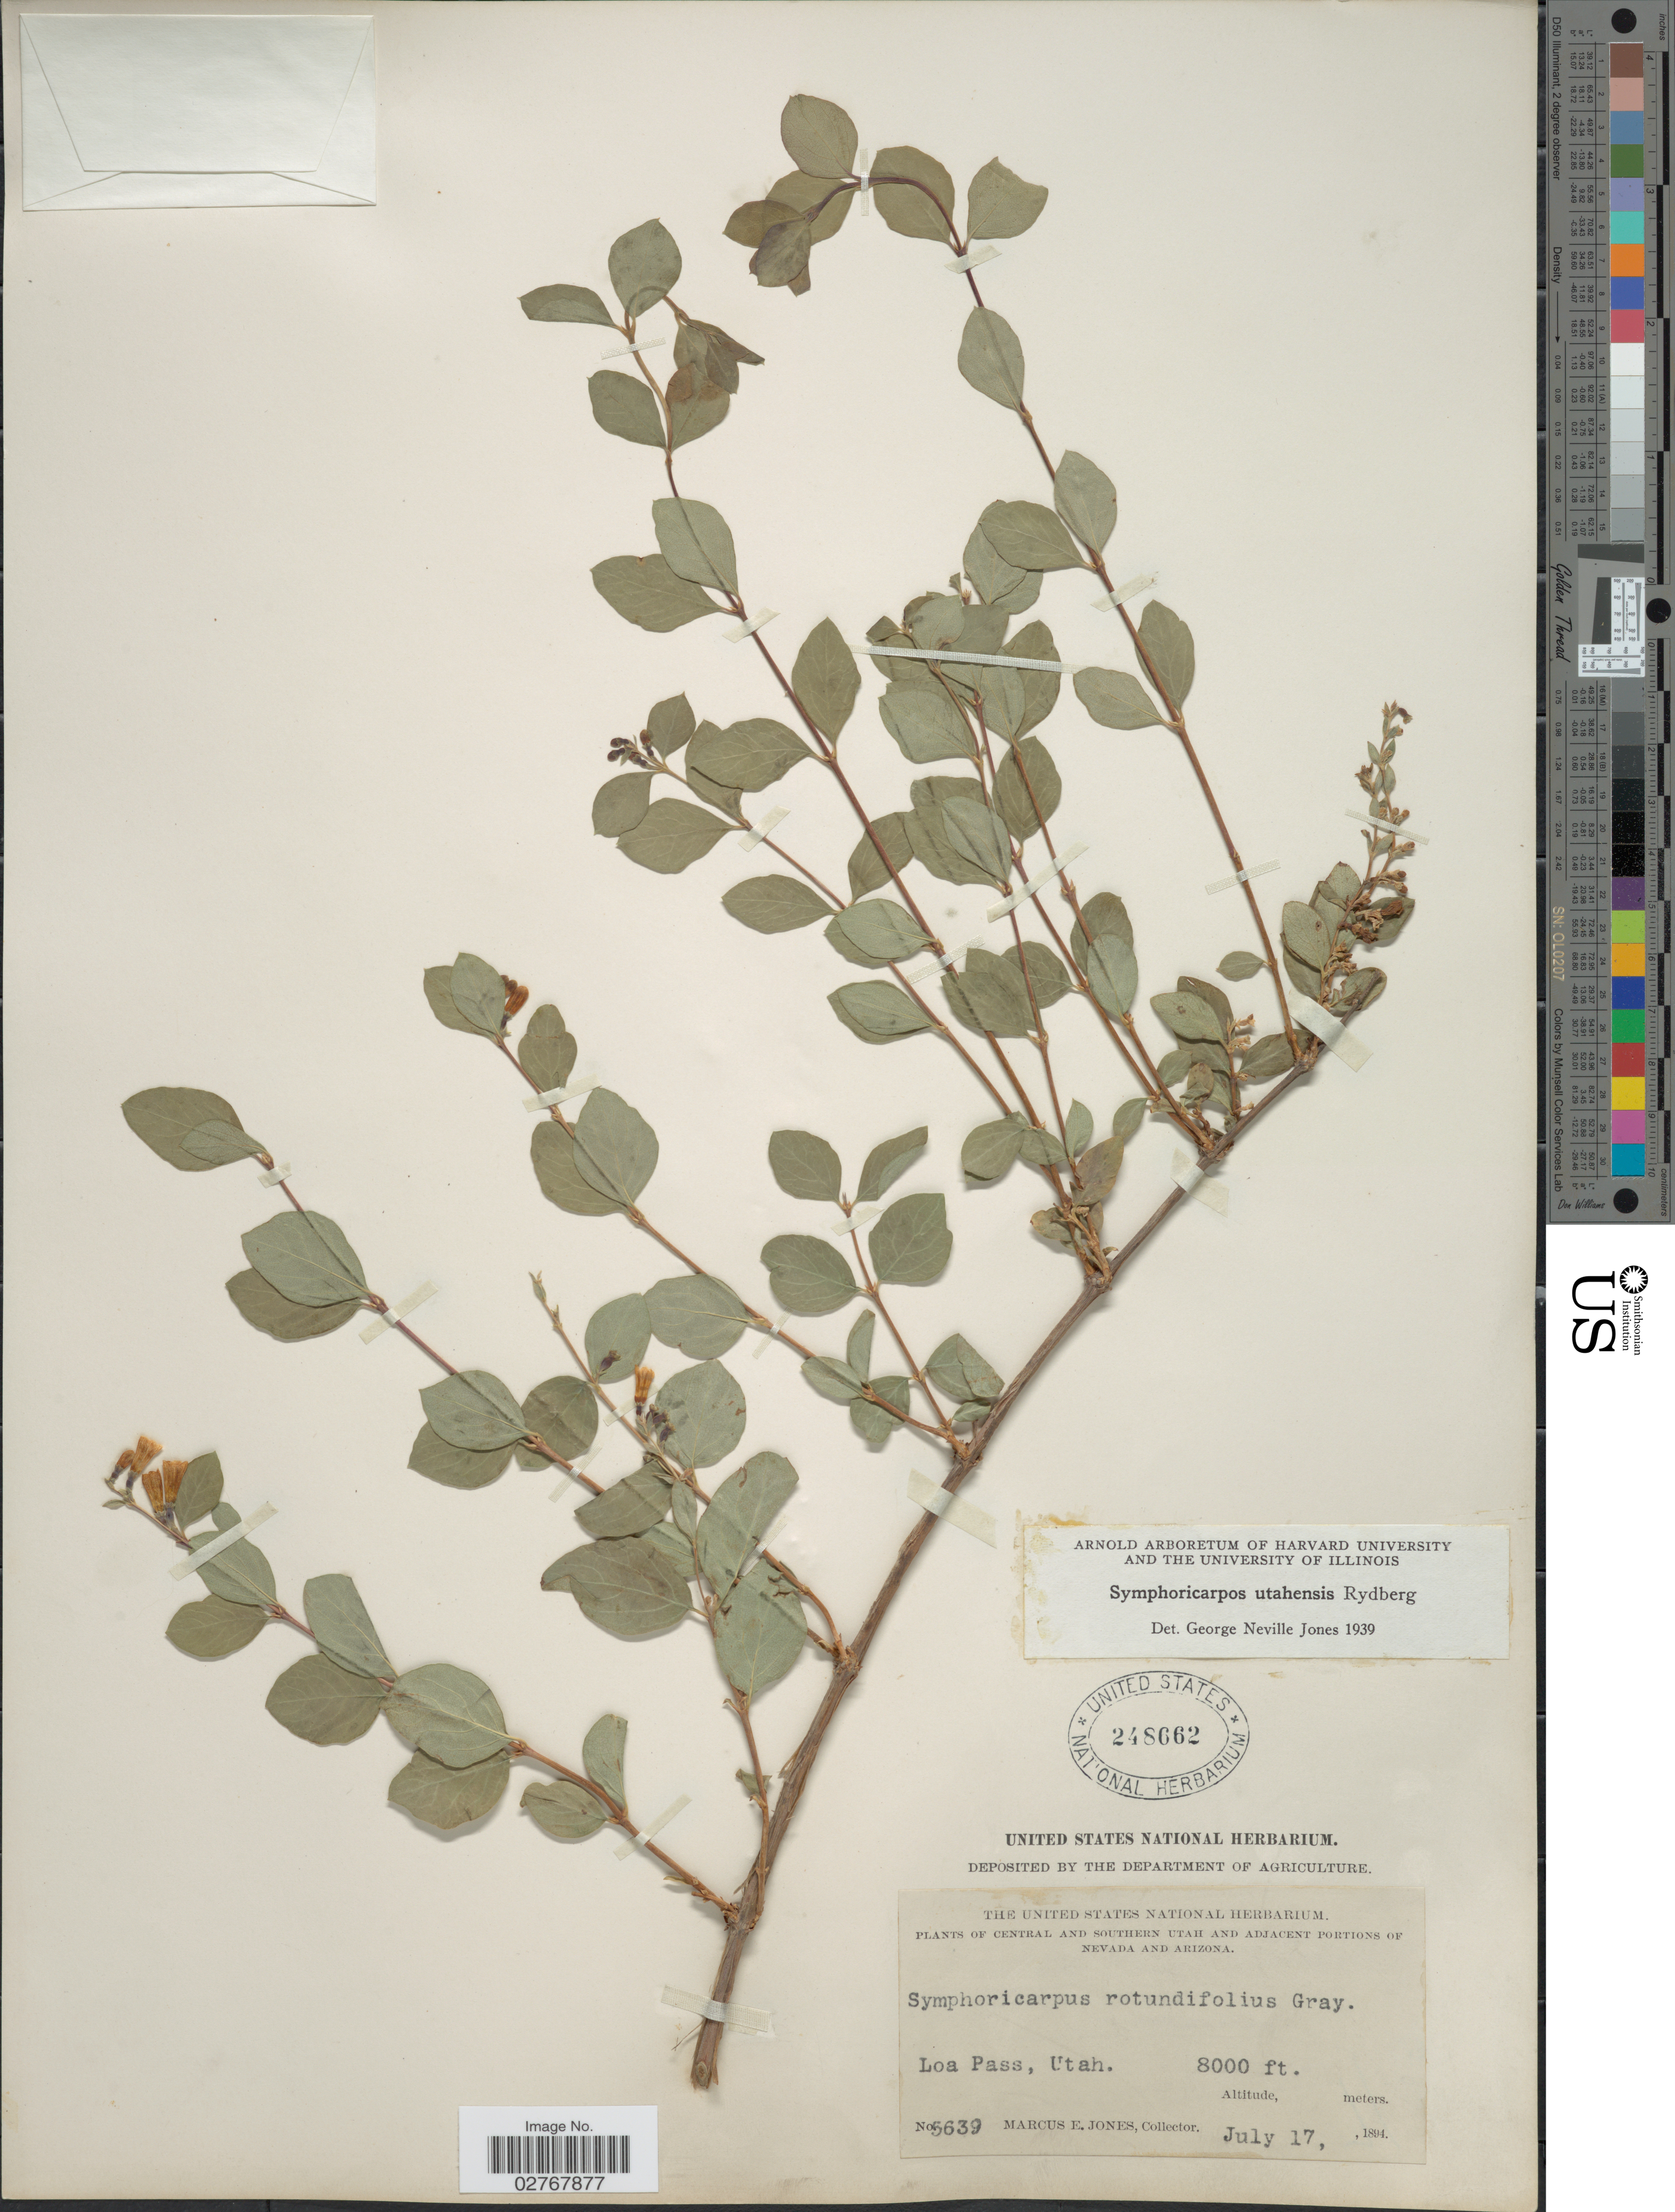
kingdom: Plantae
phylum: Tracheophyta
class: Magnoliopsida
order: Dipsacales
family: Caprifoliaceae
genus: Symphoricarpos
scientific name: Symphoricarpos utahensis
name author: Rydb.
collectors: M. E. Jones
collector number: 5639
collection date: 1894-07-17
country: United States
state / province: Utah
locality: Loa Pass, Central and Southern Utah.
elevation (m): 2438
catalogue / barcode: US 248662